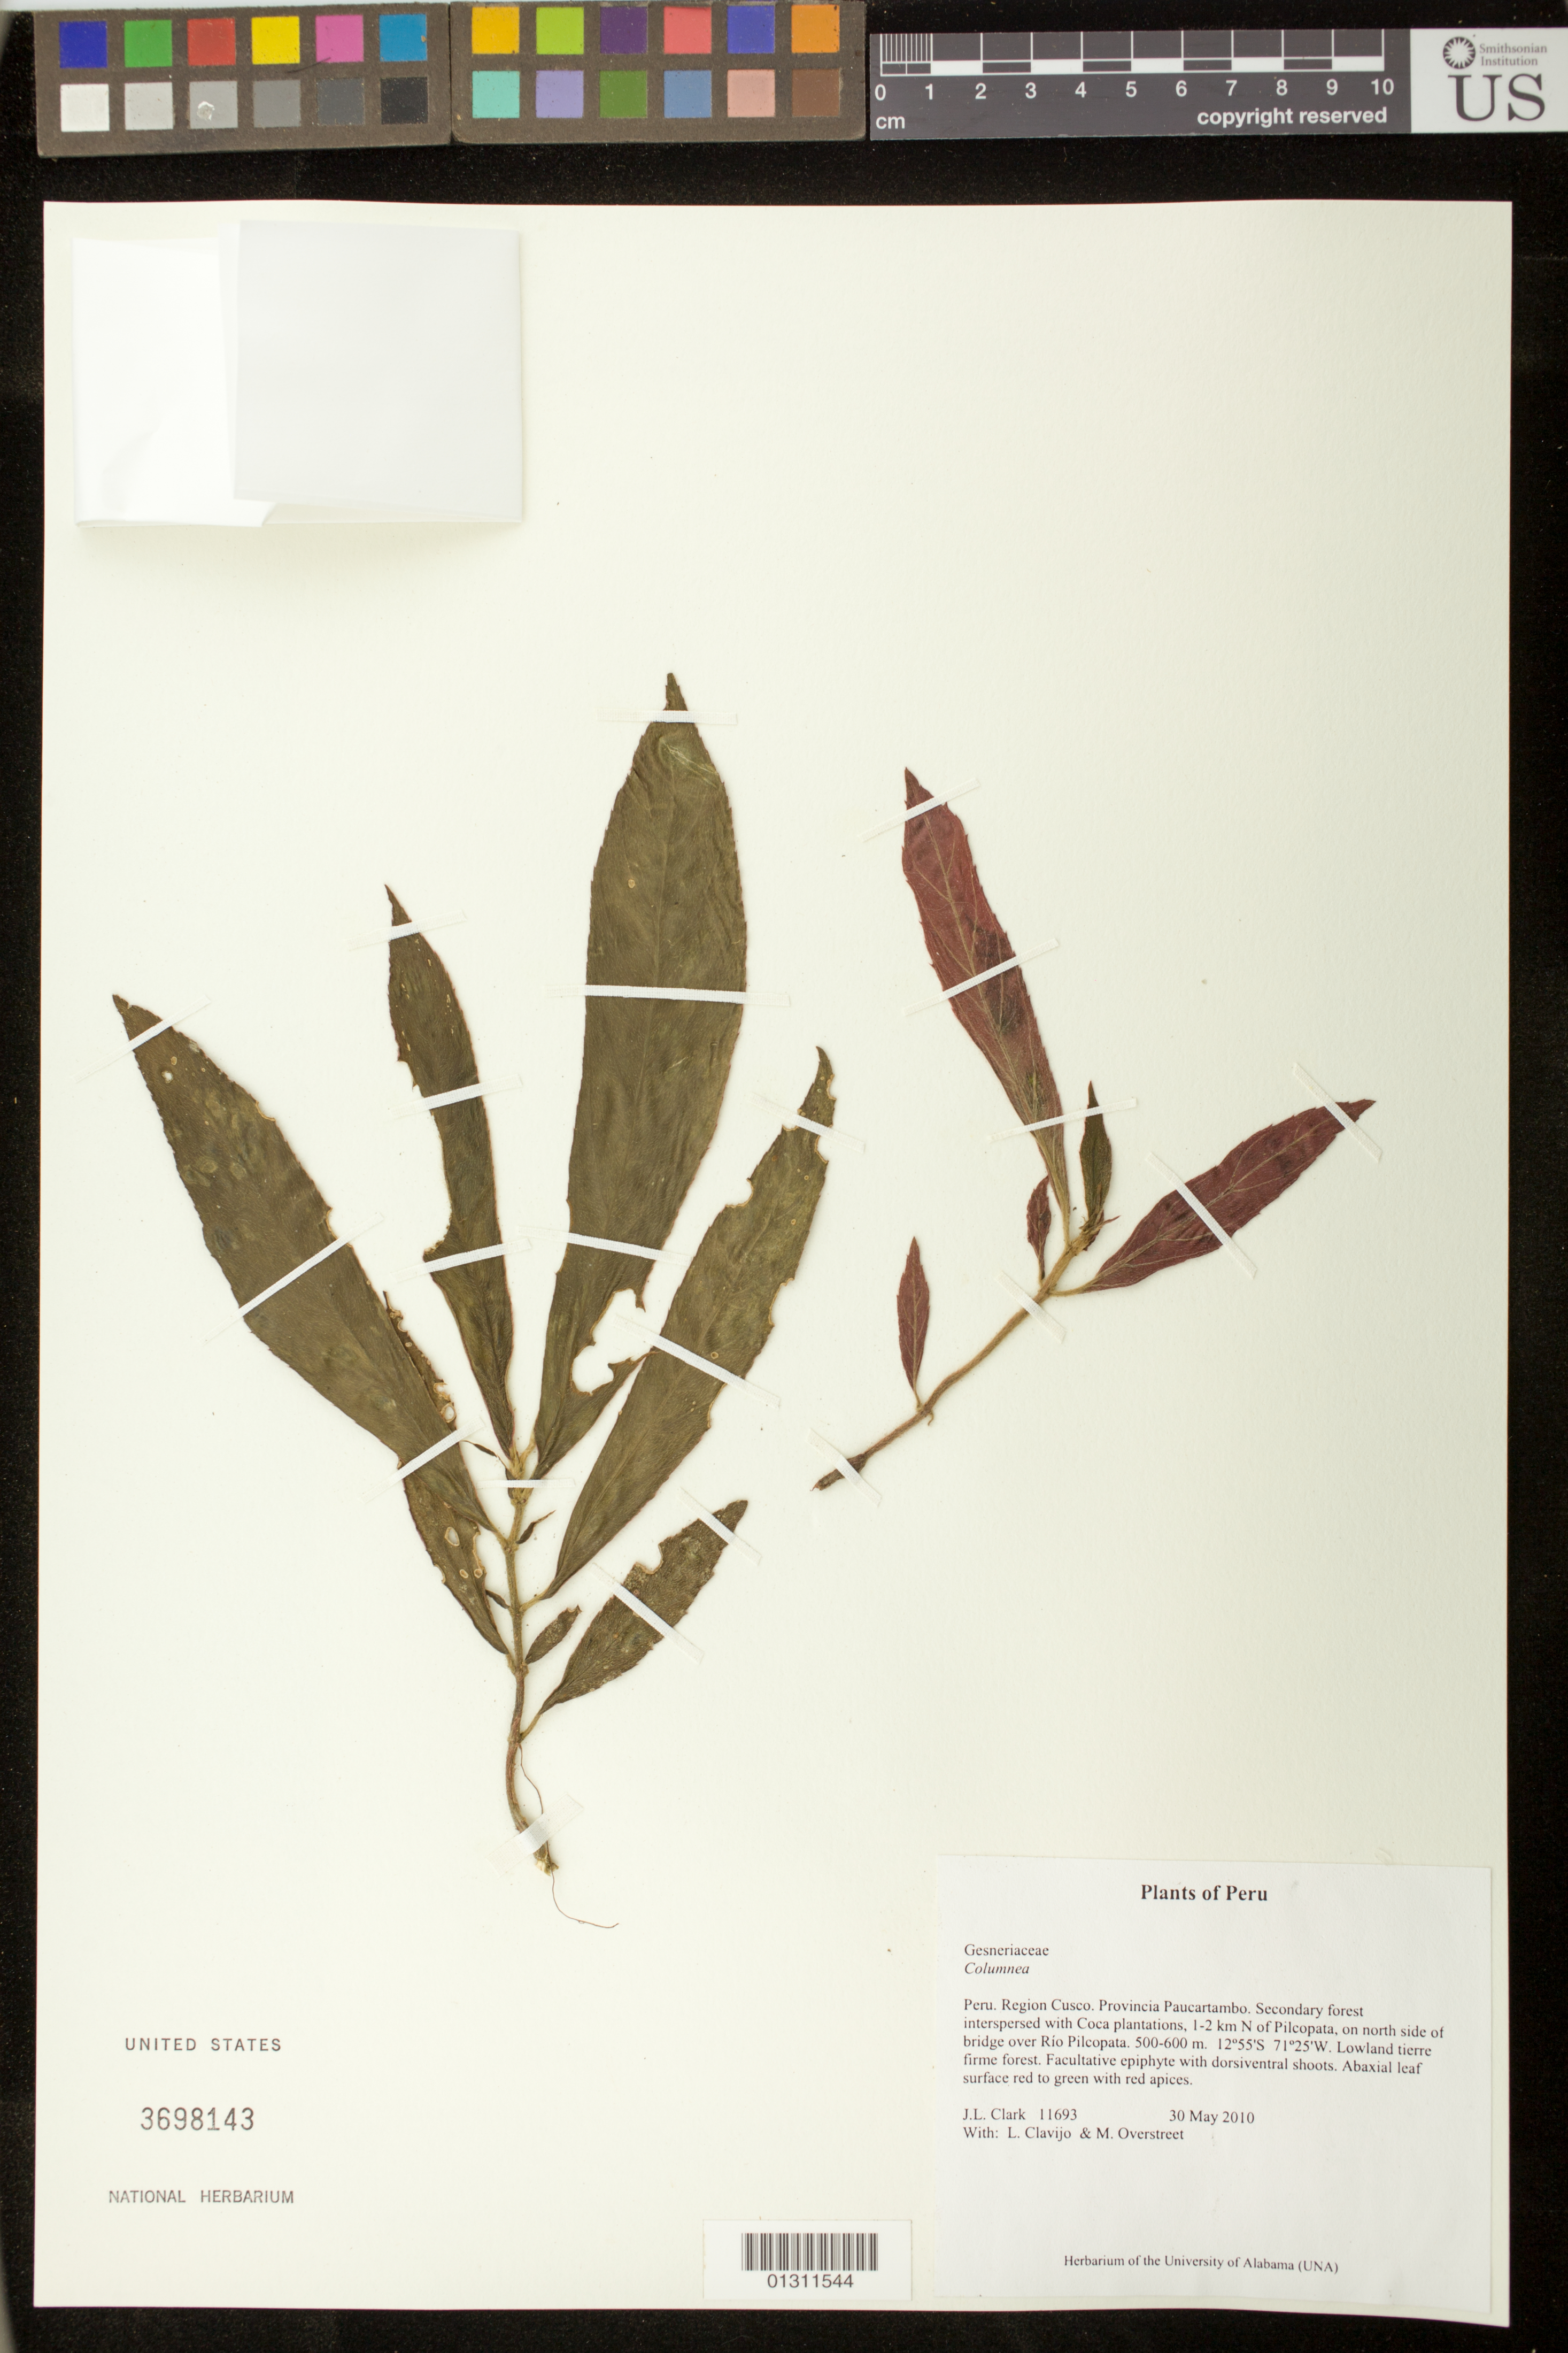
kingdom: Plantae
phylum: Tracheophyta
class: Magnoliopsida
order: Lamiales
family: Gesneriaceae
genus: Columnea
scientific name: Columnea sp.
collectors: J. L. Clark, L. Clavijo & M. Overstreet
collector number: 11693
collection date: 2010-05-30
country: Peru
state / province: Cusco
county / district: Paucartambo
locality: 1-2 km N of Pilcopata, on N side of bridge over Rio Pilcopata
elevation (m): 500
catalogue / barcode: US 3698143